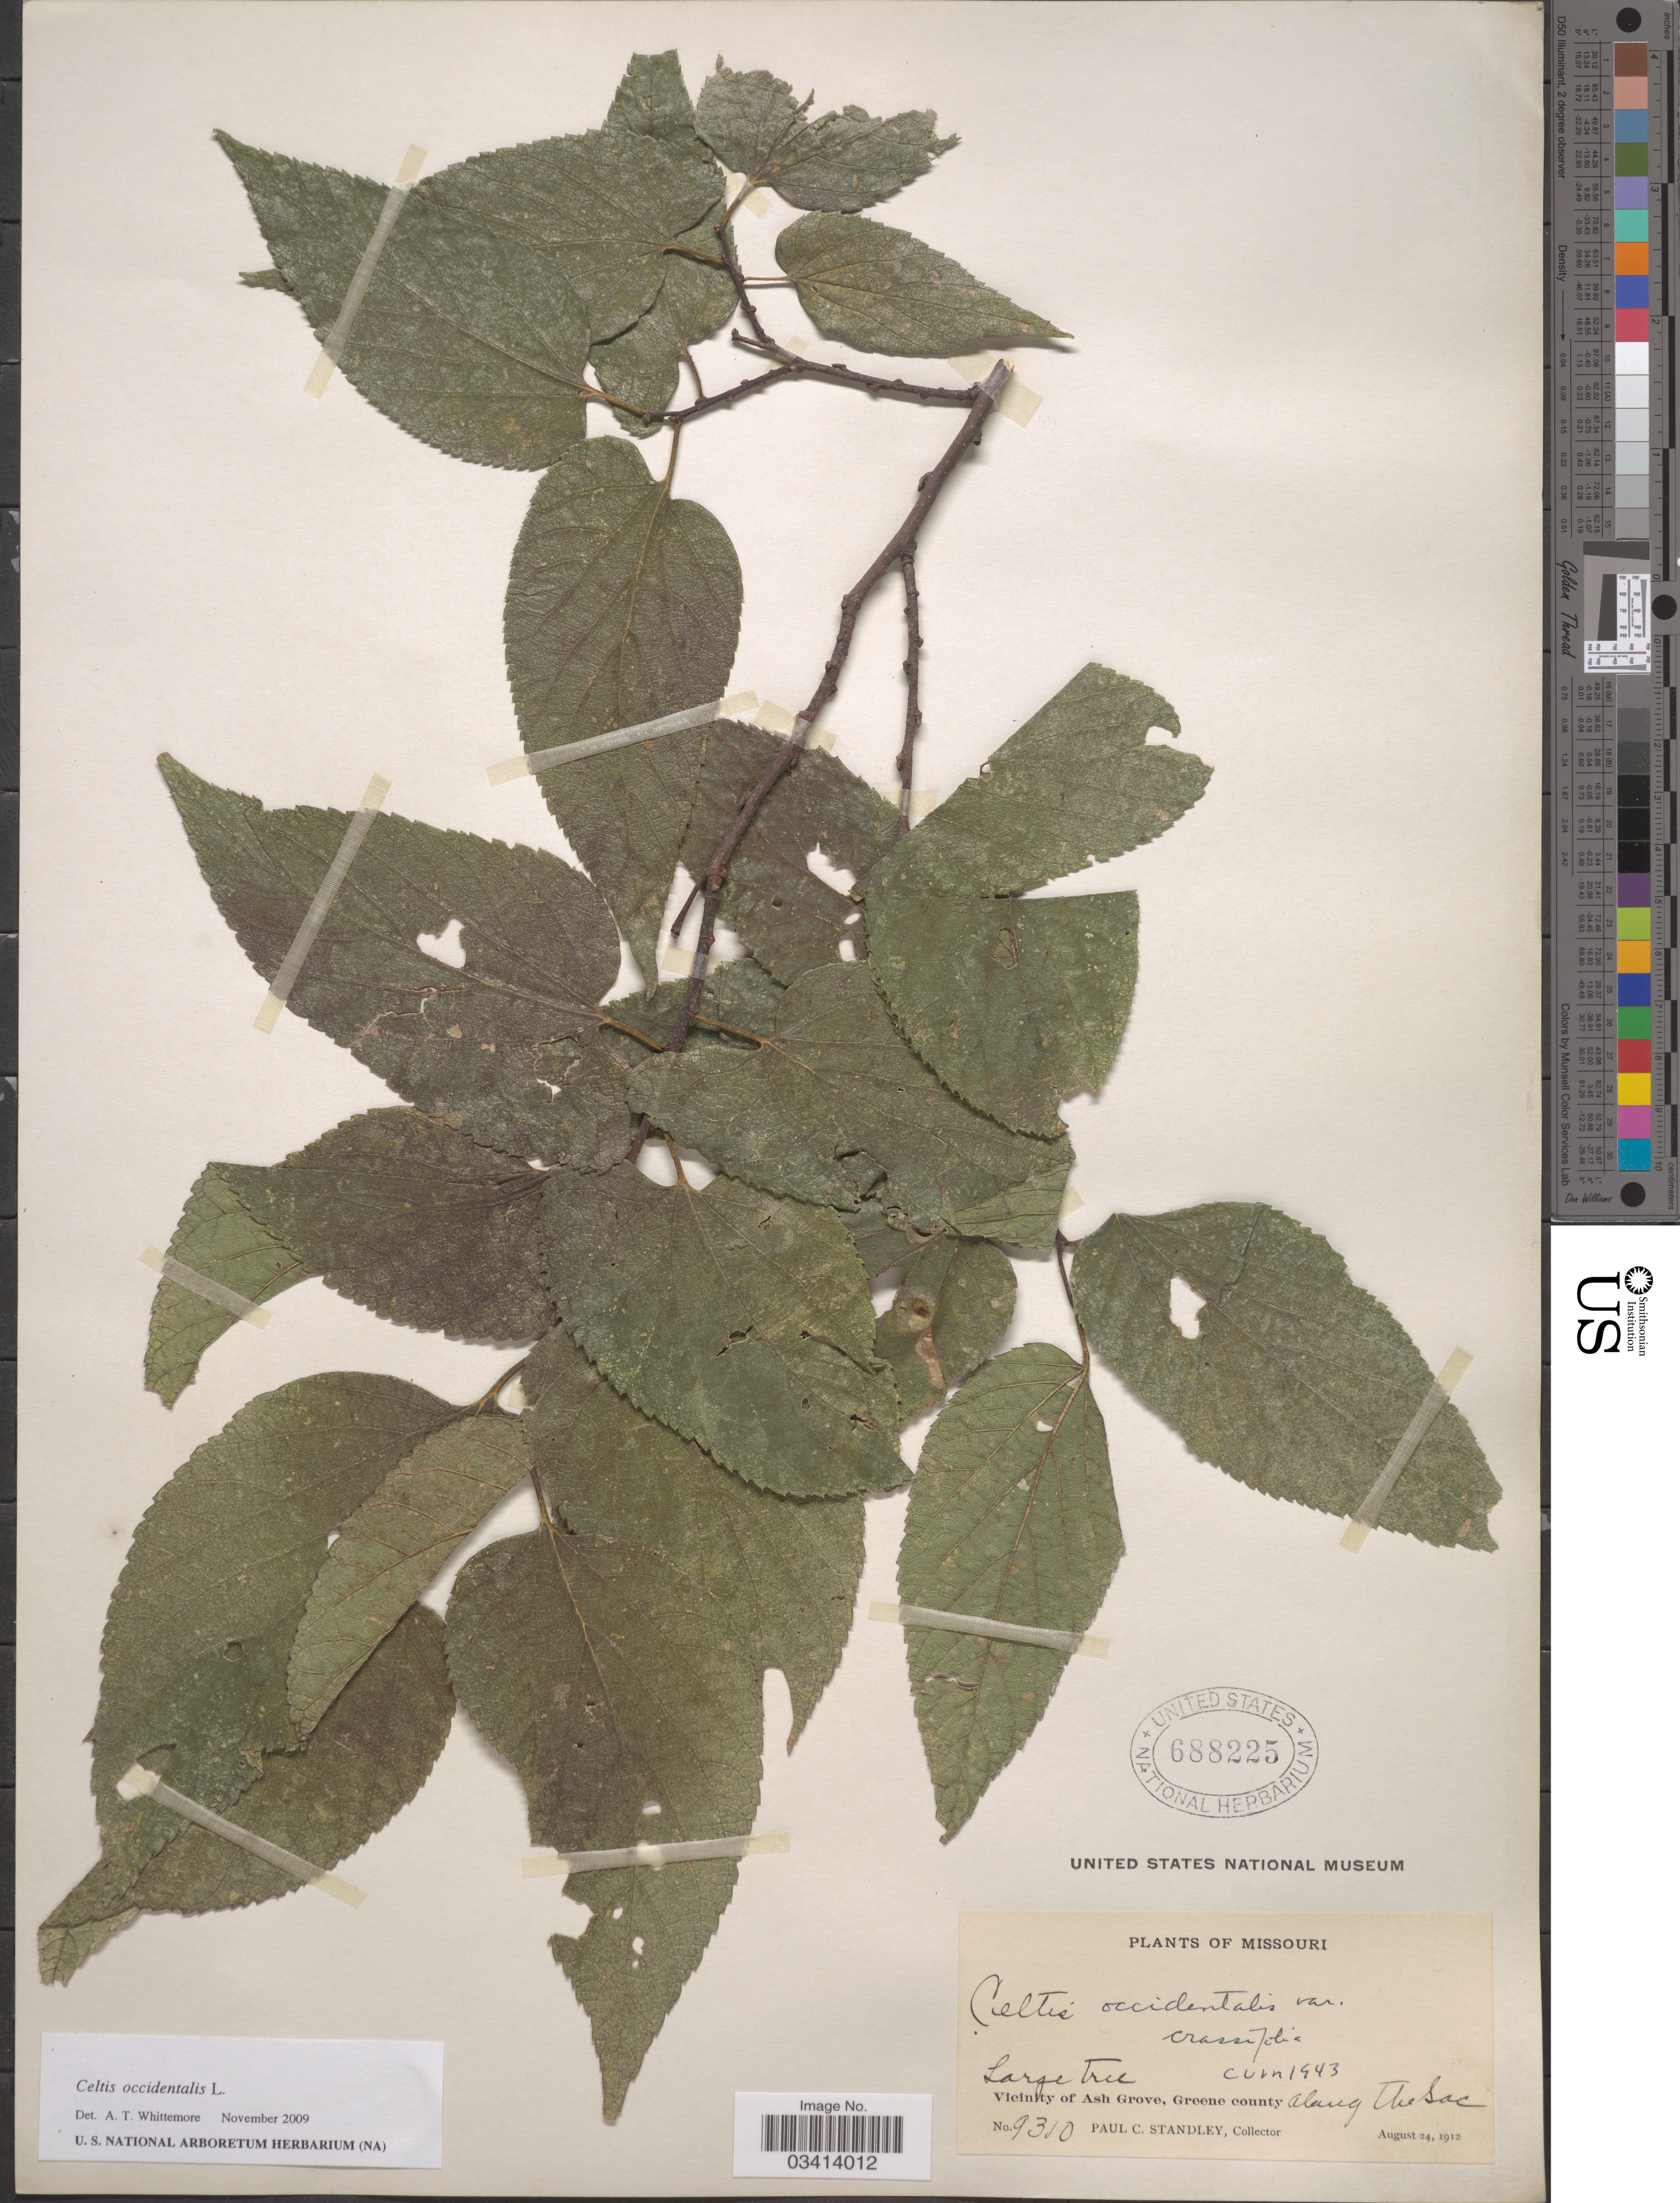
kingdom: Plantae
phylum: Tracheophyta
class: Magnoliopsida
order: Rosales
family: Cannabaceae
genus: Celtis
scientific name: Celtis occidentalis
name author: L.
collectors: P. C. Standley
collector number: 9310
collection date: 1912-08-24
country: United States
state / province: Missouri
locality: Vicinity of Ash Grove, Greene County. Along the Sac.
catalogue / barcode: US 688225